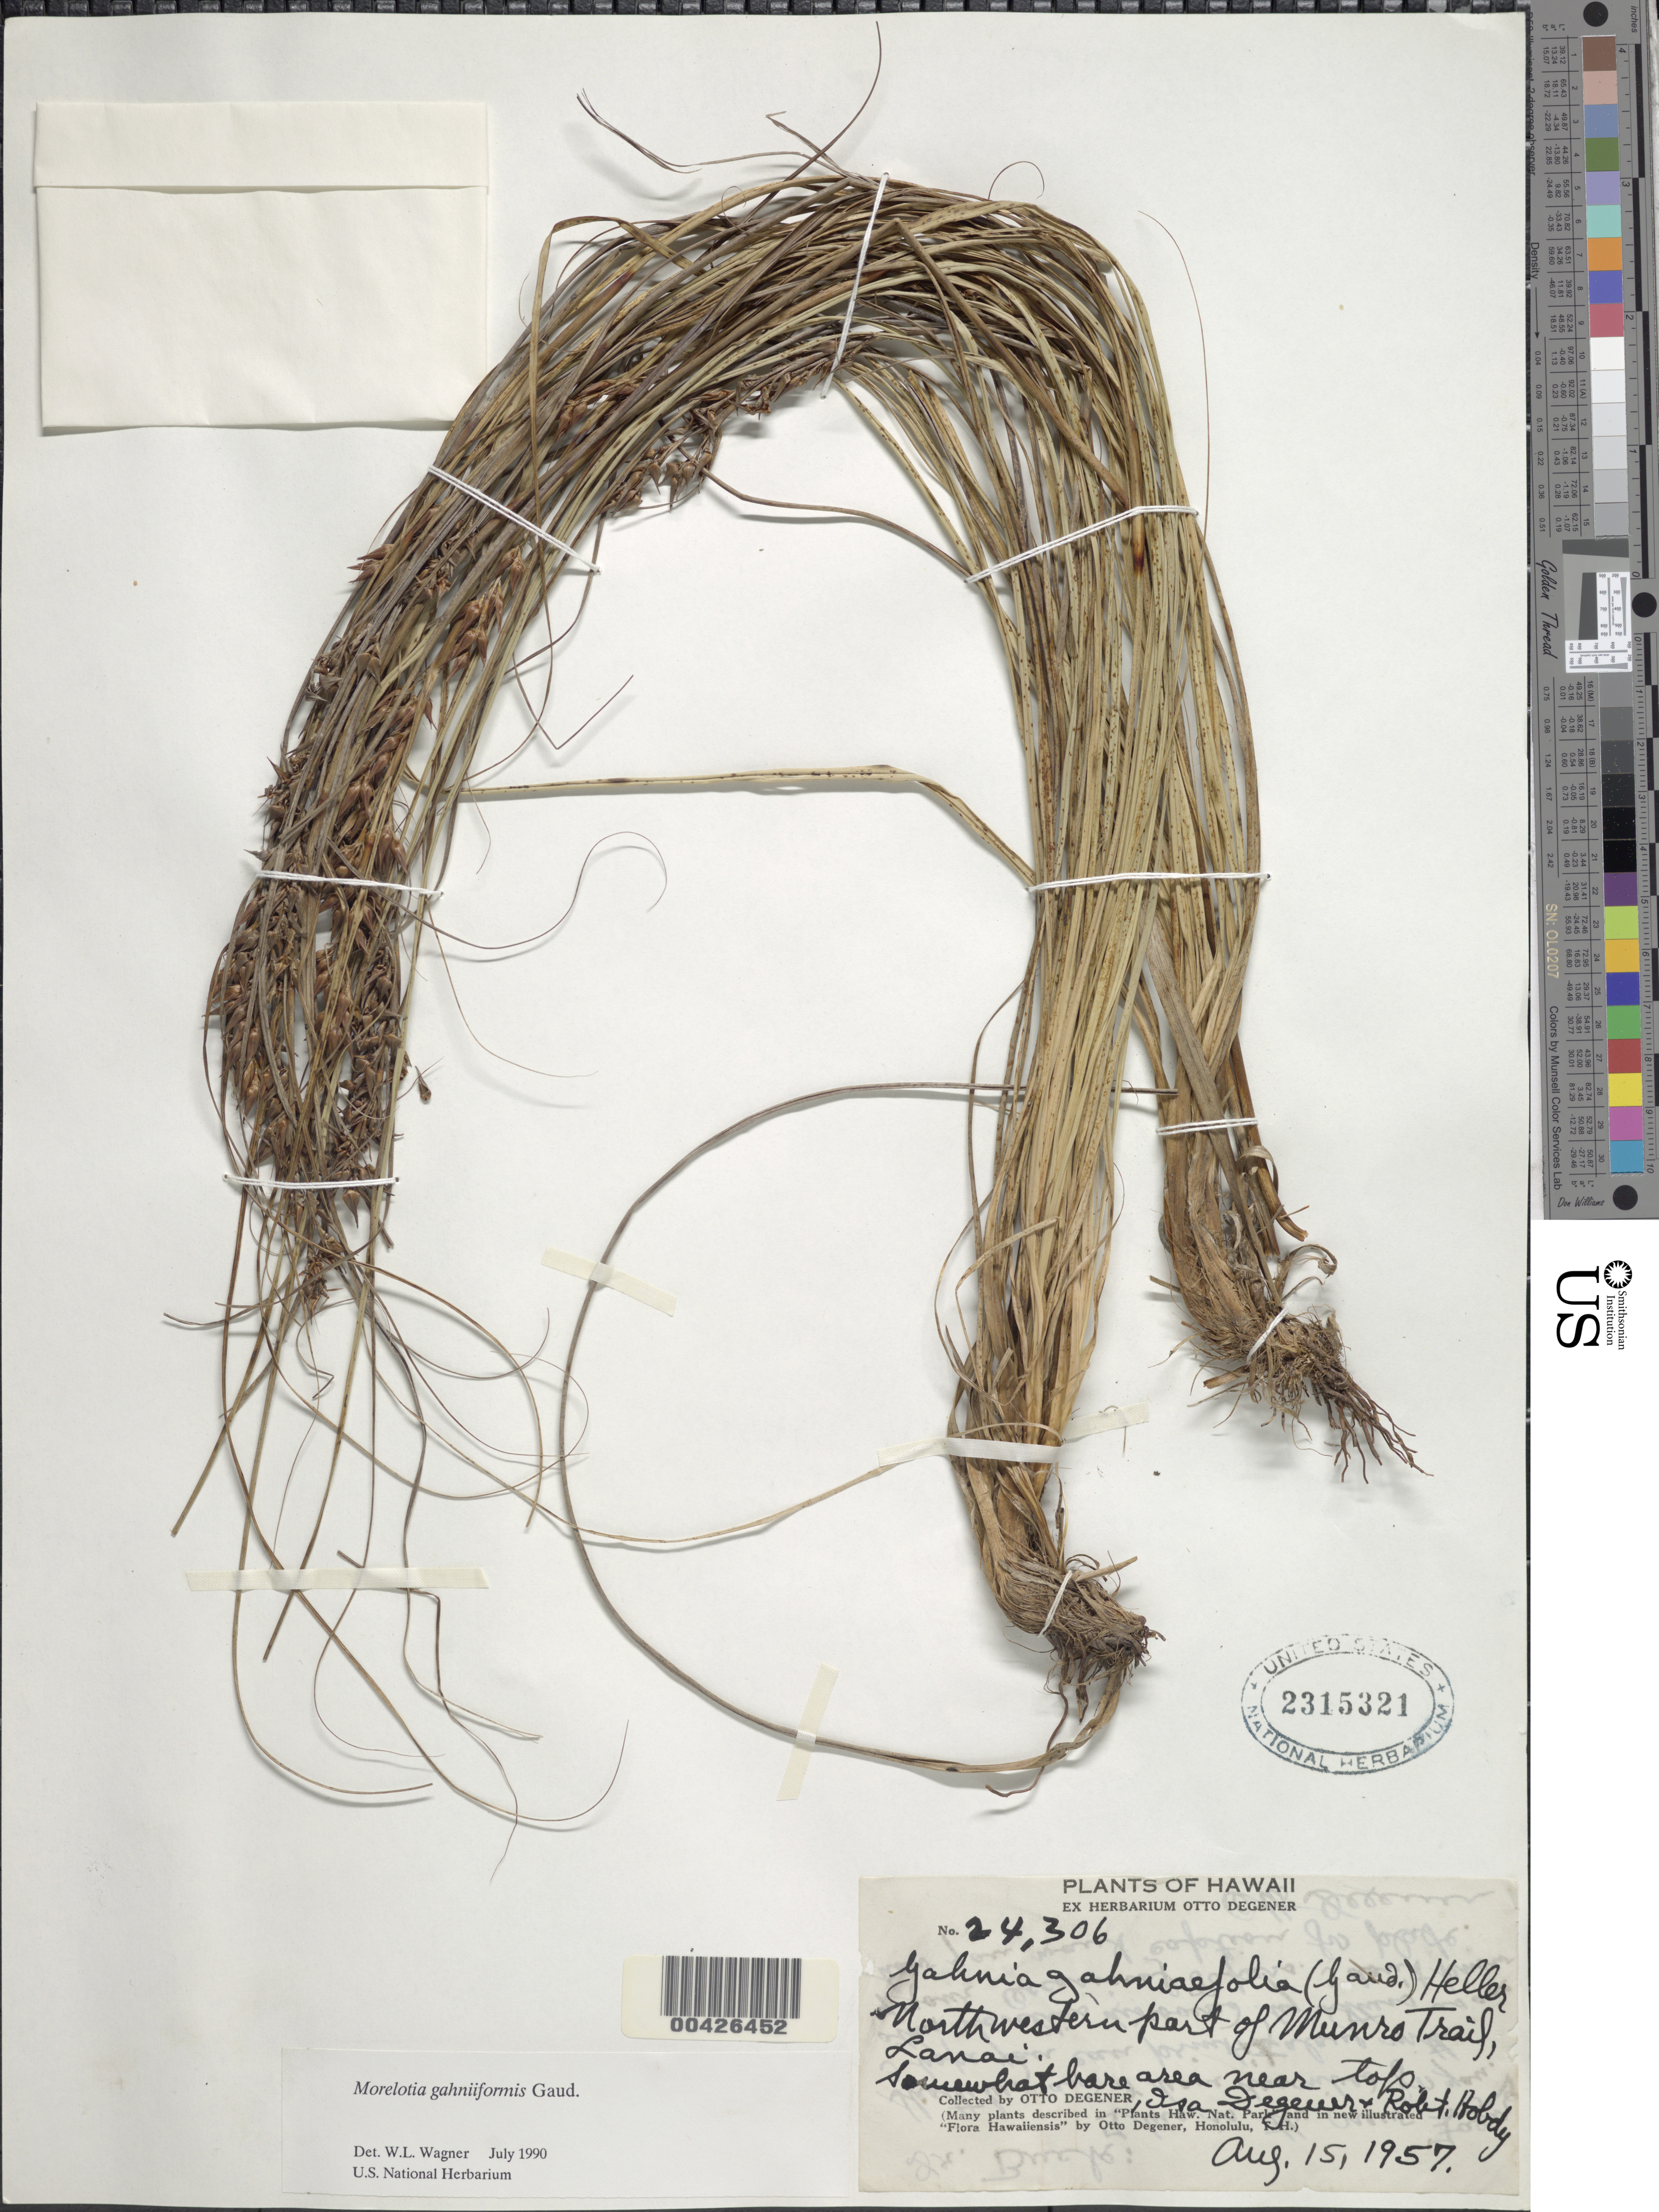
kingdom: Plantae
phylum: Tracheophyta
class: Liliopsida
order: Poales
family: Cyperaceae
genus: Morelotia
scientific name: Morelotia gahniiformis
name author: Gaudich.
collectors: O. Degener, I. Degener & R. Hobdy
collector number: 24306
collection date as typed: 15 Aug 1957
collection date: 1957-08-15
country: United States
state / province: Hawaii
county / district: Maui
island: Lana'i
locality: NW part of Munro Trail, Lanai, near top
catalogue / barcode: US 2315321